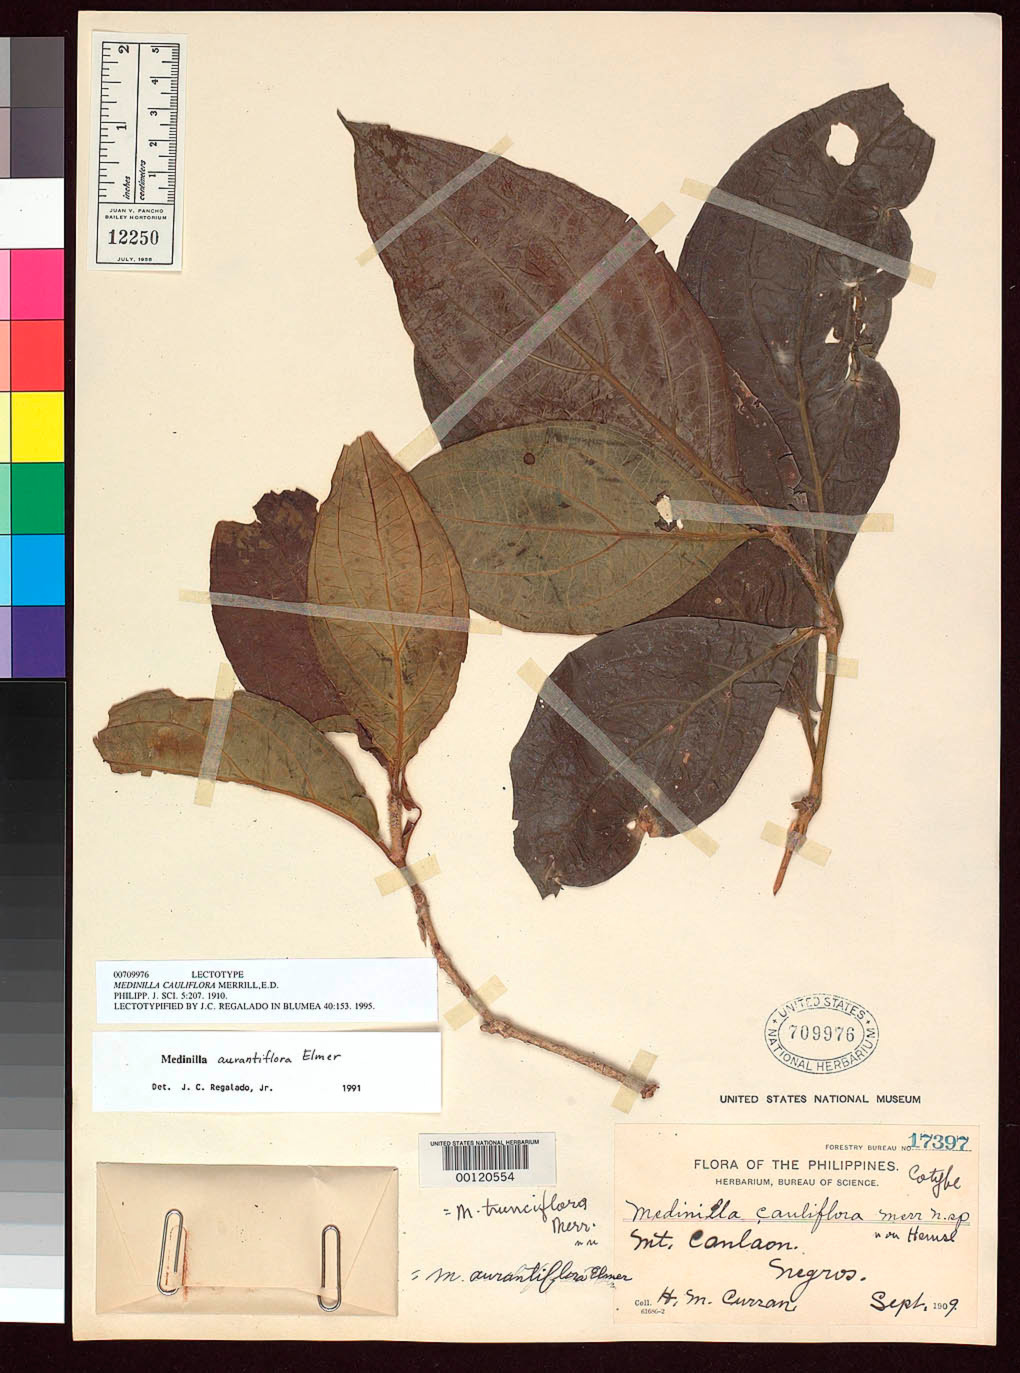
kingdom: Plantae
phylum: Tracheophyta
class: Magnoliopsida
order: Myrtales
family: Melastomataceae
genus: Medinilla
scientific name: Medinilla cauliflora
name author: Merr.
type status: Lectotype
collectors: H. M. Curran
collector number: Bur. Sci. 17397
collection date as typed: Sep 1909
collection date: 1909-09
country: Philippines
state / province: Western Visayas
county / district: Negros Occidental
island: Negros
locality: Mt. Canloan.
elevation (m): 1200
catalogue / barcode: US 709976